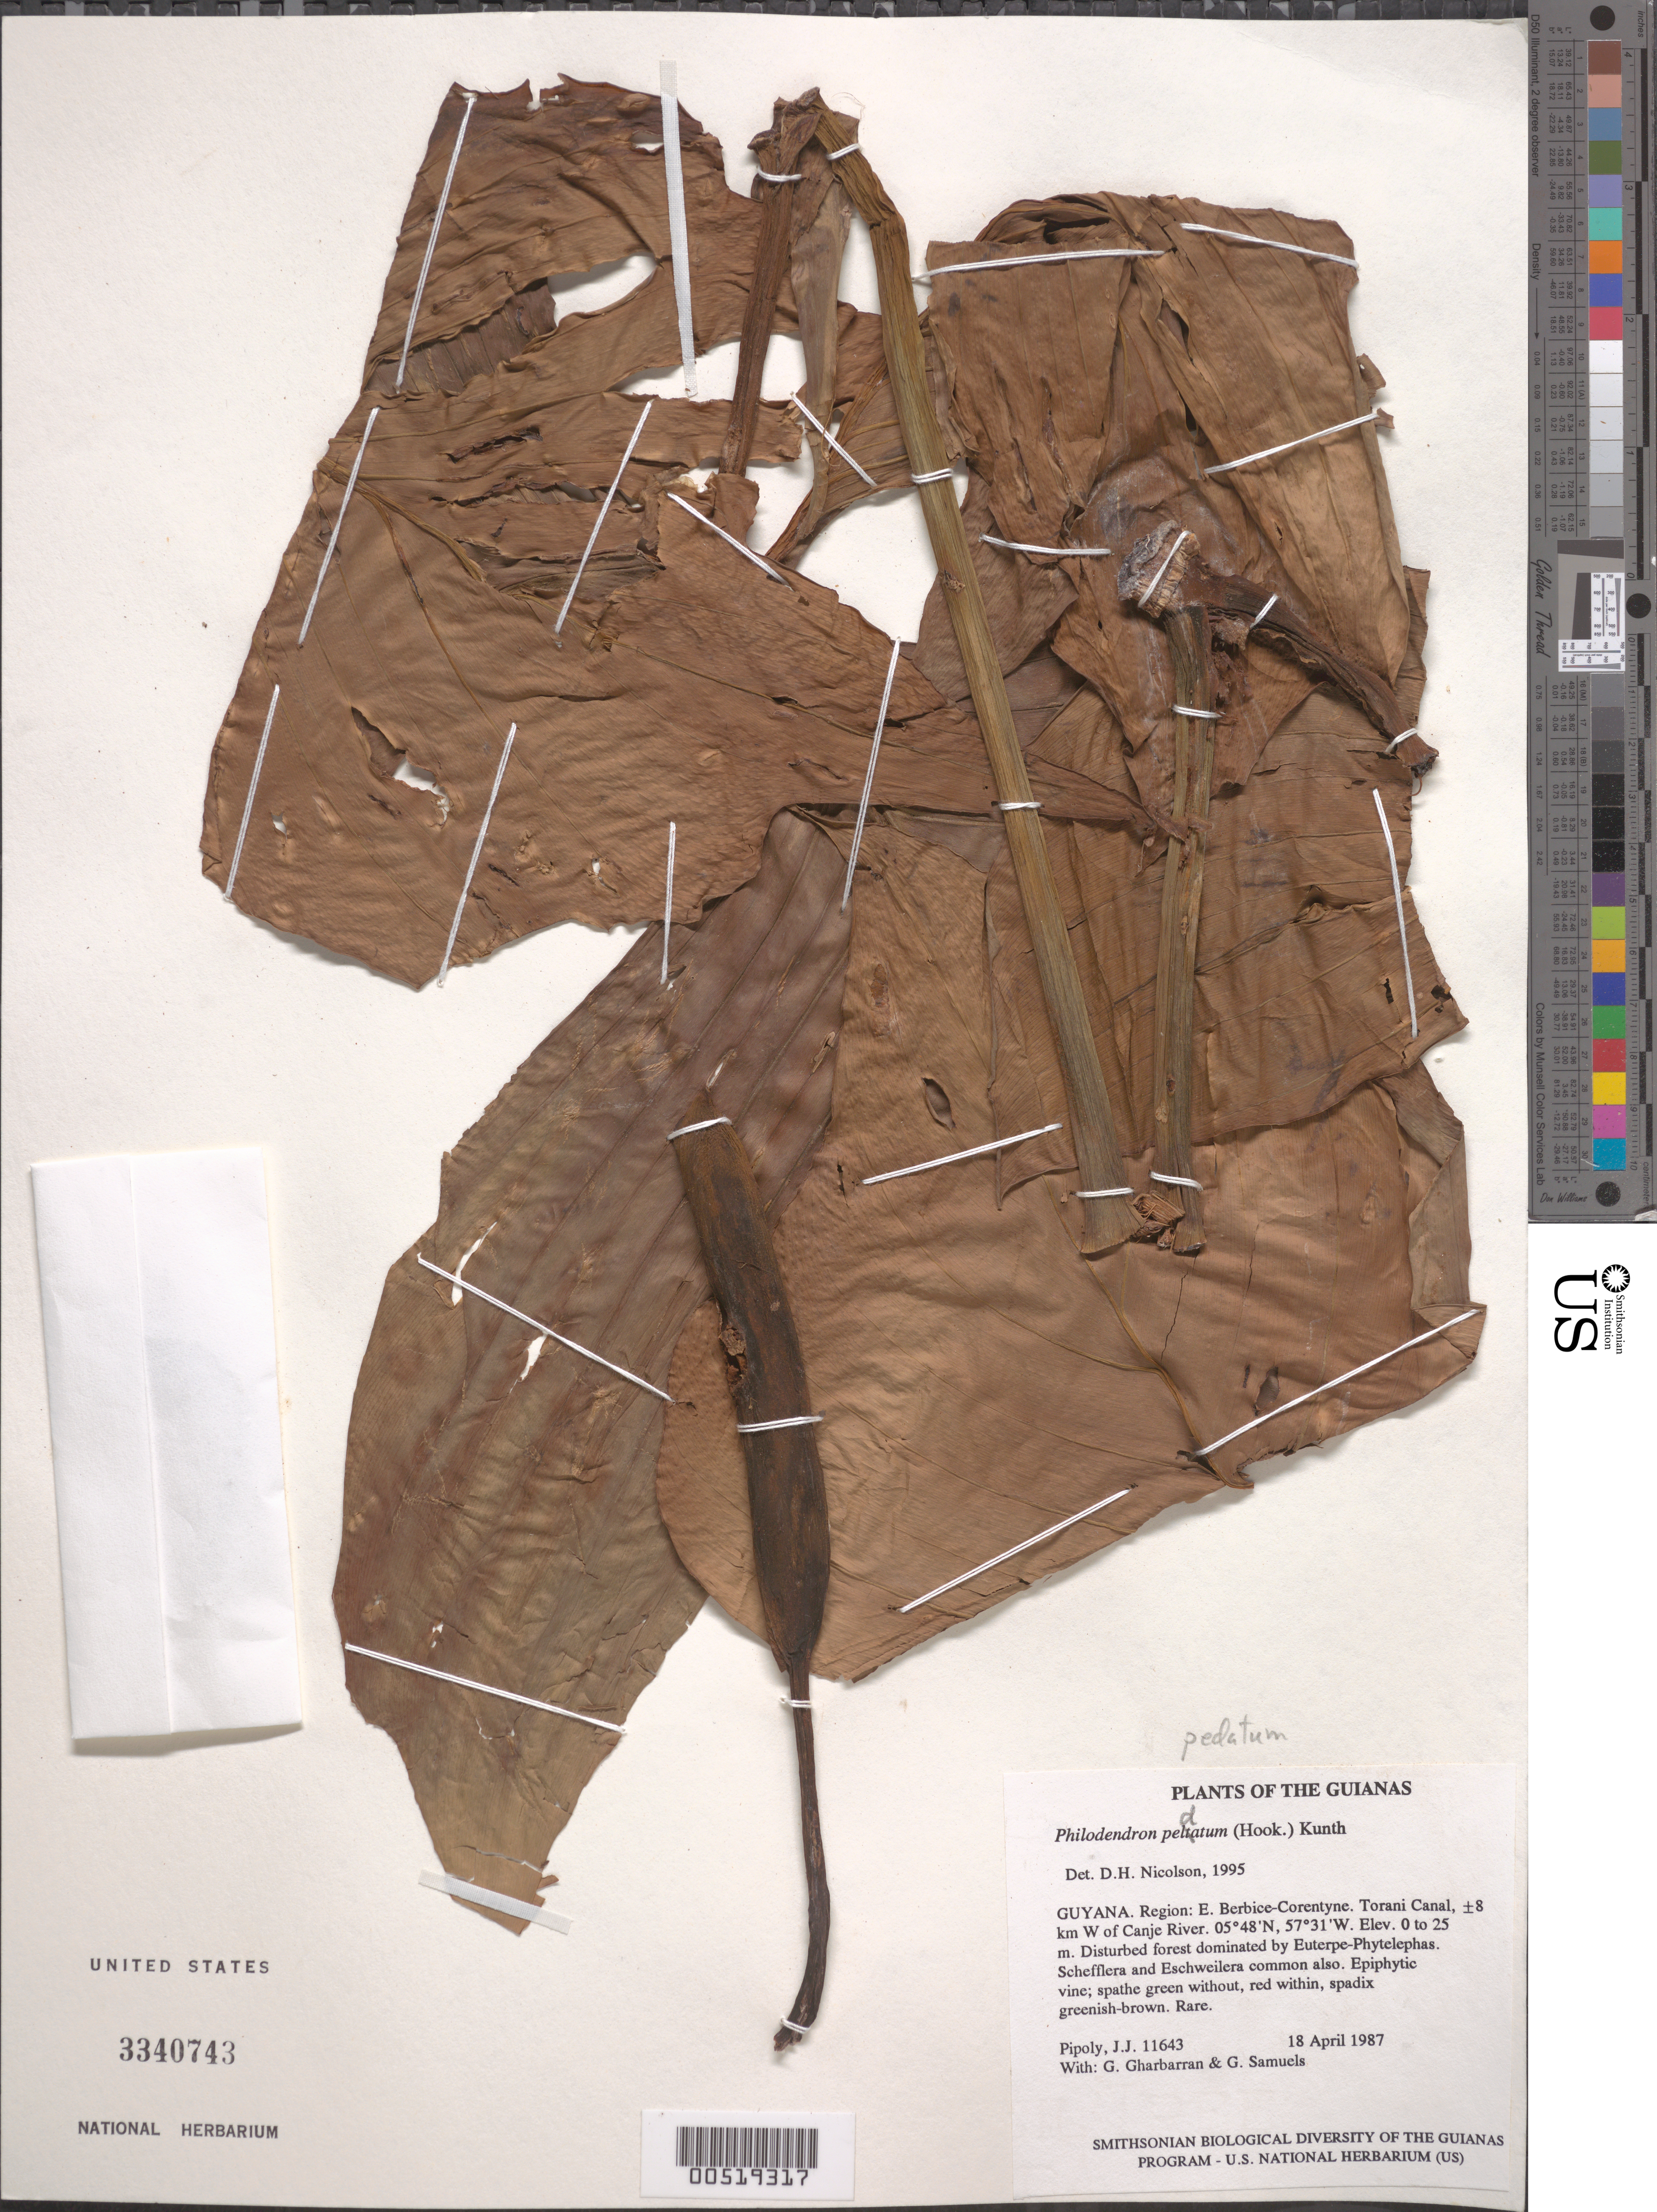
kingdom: Plantae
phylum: Tracheophyta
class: Liliopsida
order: Alismatales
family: Araceae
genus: Philodendron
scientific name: Philodendron pedatum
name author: (Hook.) Kunth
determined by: Nicolson, Dan H.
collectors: J. J. Pipoly, G. Gharbarran & G. Samuels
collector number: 11643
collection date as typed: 18 April 1987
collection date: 1987-04-18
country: Guyana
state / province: E. Berbice-Corentyne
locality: Torani Canal, ±8 km W of Canje River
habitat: Disturbed forest dominated by Euterpe-Phytelephas. Schefflera and Eschweilera common also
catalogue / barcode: US 3340743